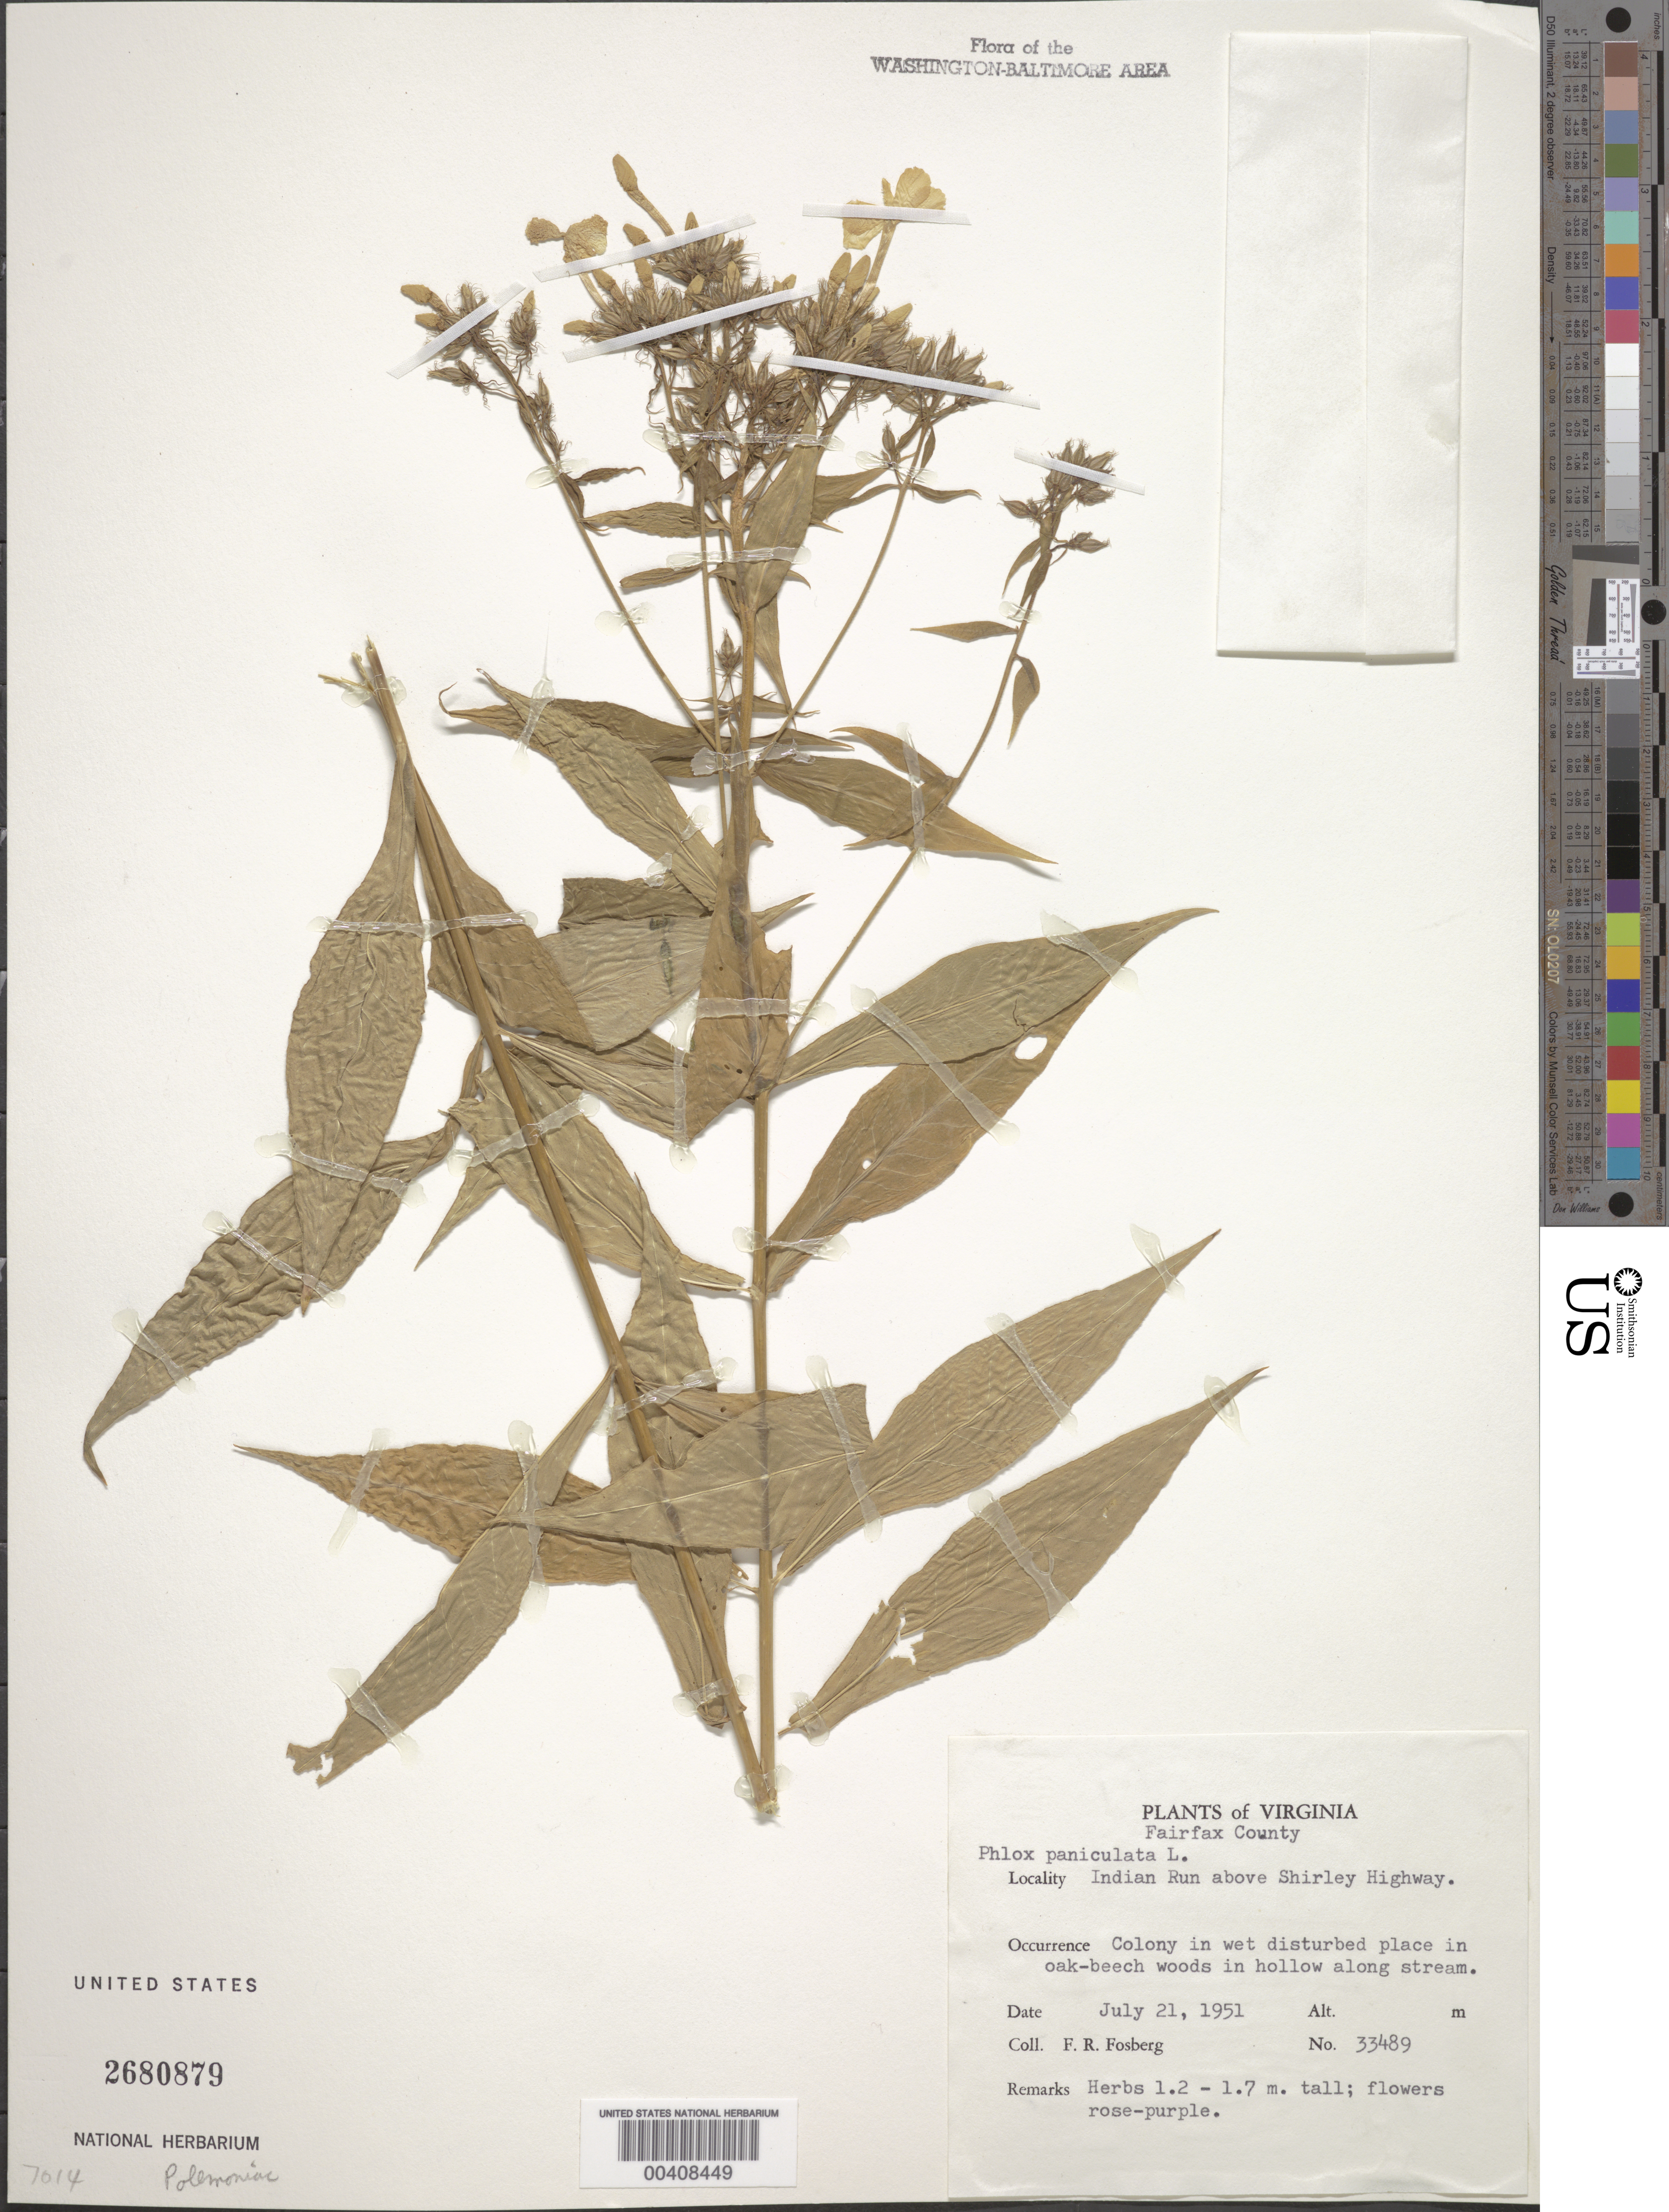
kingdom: Plantae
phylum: Tracheophyta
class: Magnoliopsida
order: Ericales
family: Polemoniaceae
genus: Phlox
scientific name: Phlox paniculata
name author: L.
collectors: F. R. Fosberg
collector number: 33489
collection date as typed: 21 Jul 1951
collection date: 1951-07-21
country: United States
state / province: Virginia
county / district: Fairfax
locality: Indian Run above Shirley Highway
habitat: Wet disturbed place in oak-beech woods in hollow along stream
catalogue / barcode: US 2680879